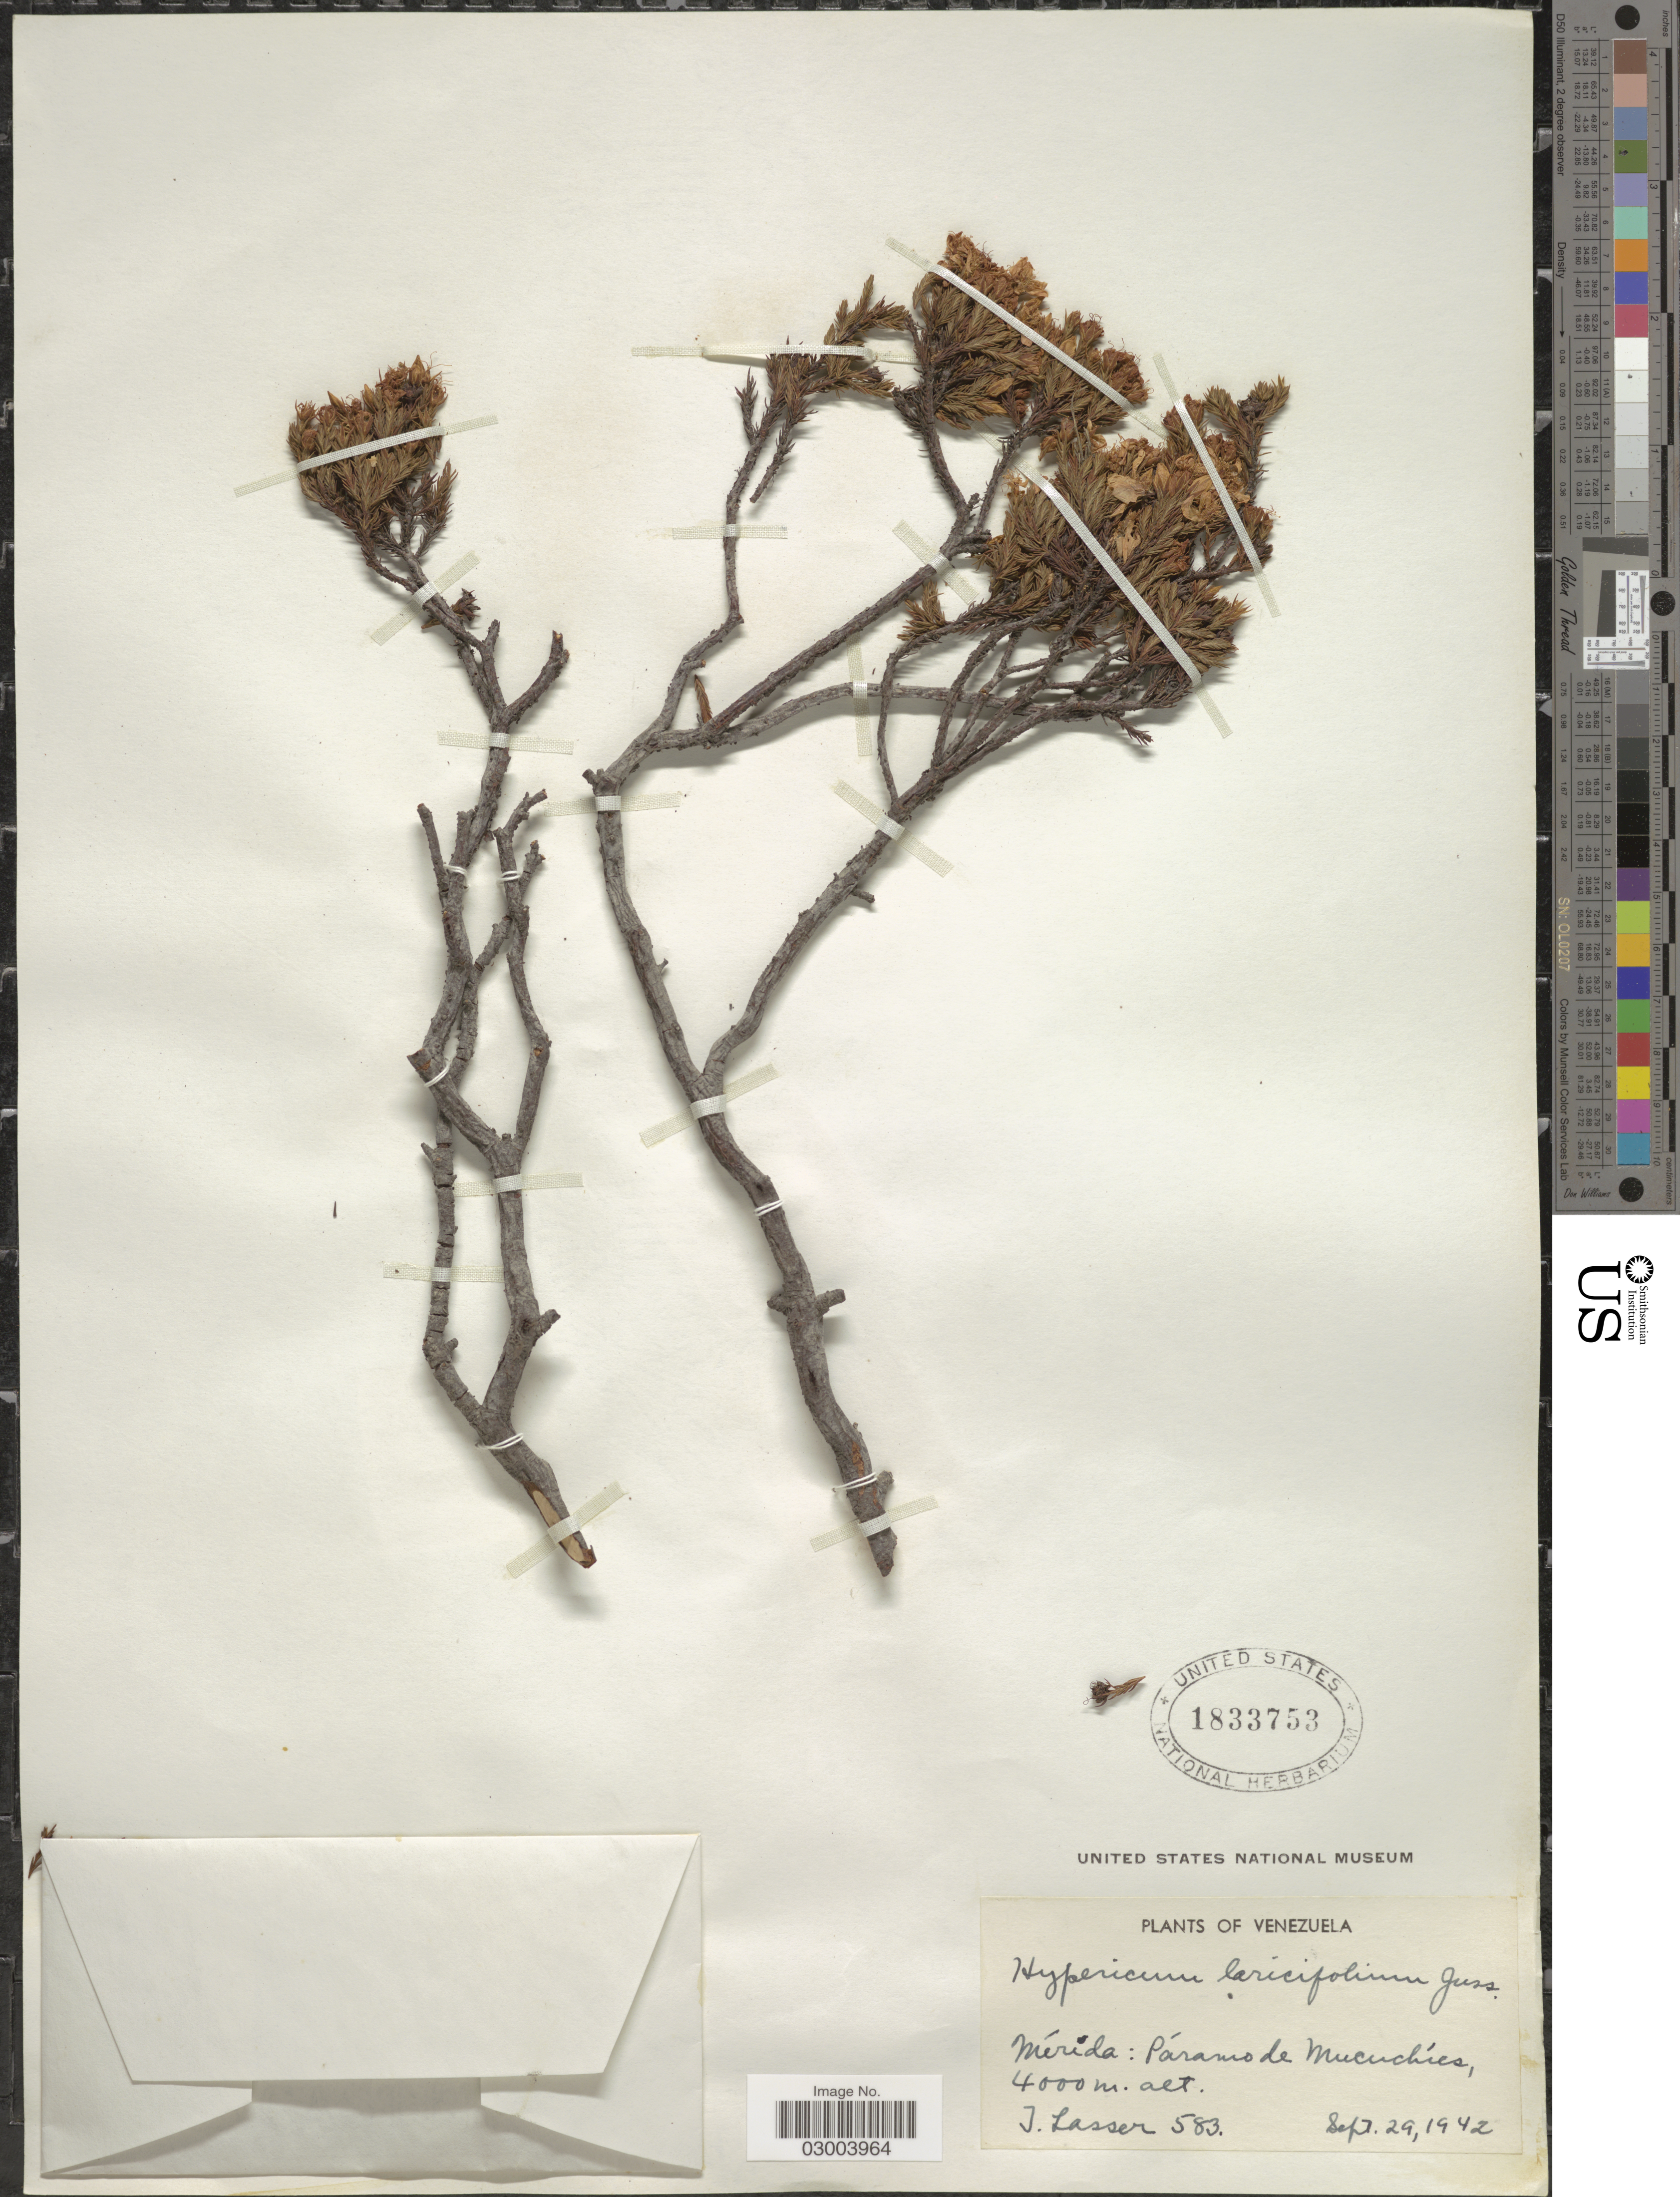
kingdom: Plantae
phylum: Tracheophyta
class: Magnoliopsida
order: Malpighiales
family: Hypericaceae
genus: Hypericum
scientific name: Hypericum laricifolium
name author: Juss.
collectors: T. Lasser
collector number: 583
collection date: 1942-09-29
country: Venezuela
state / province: Mérida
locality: Páramo de Mucuchiés.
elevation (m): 4000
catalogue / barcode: US 1833753